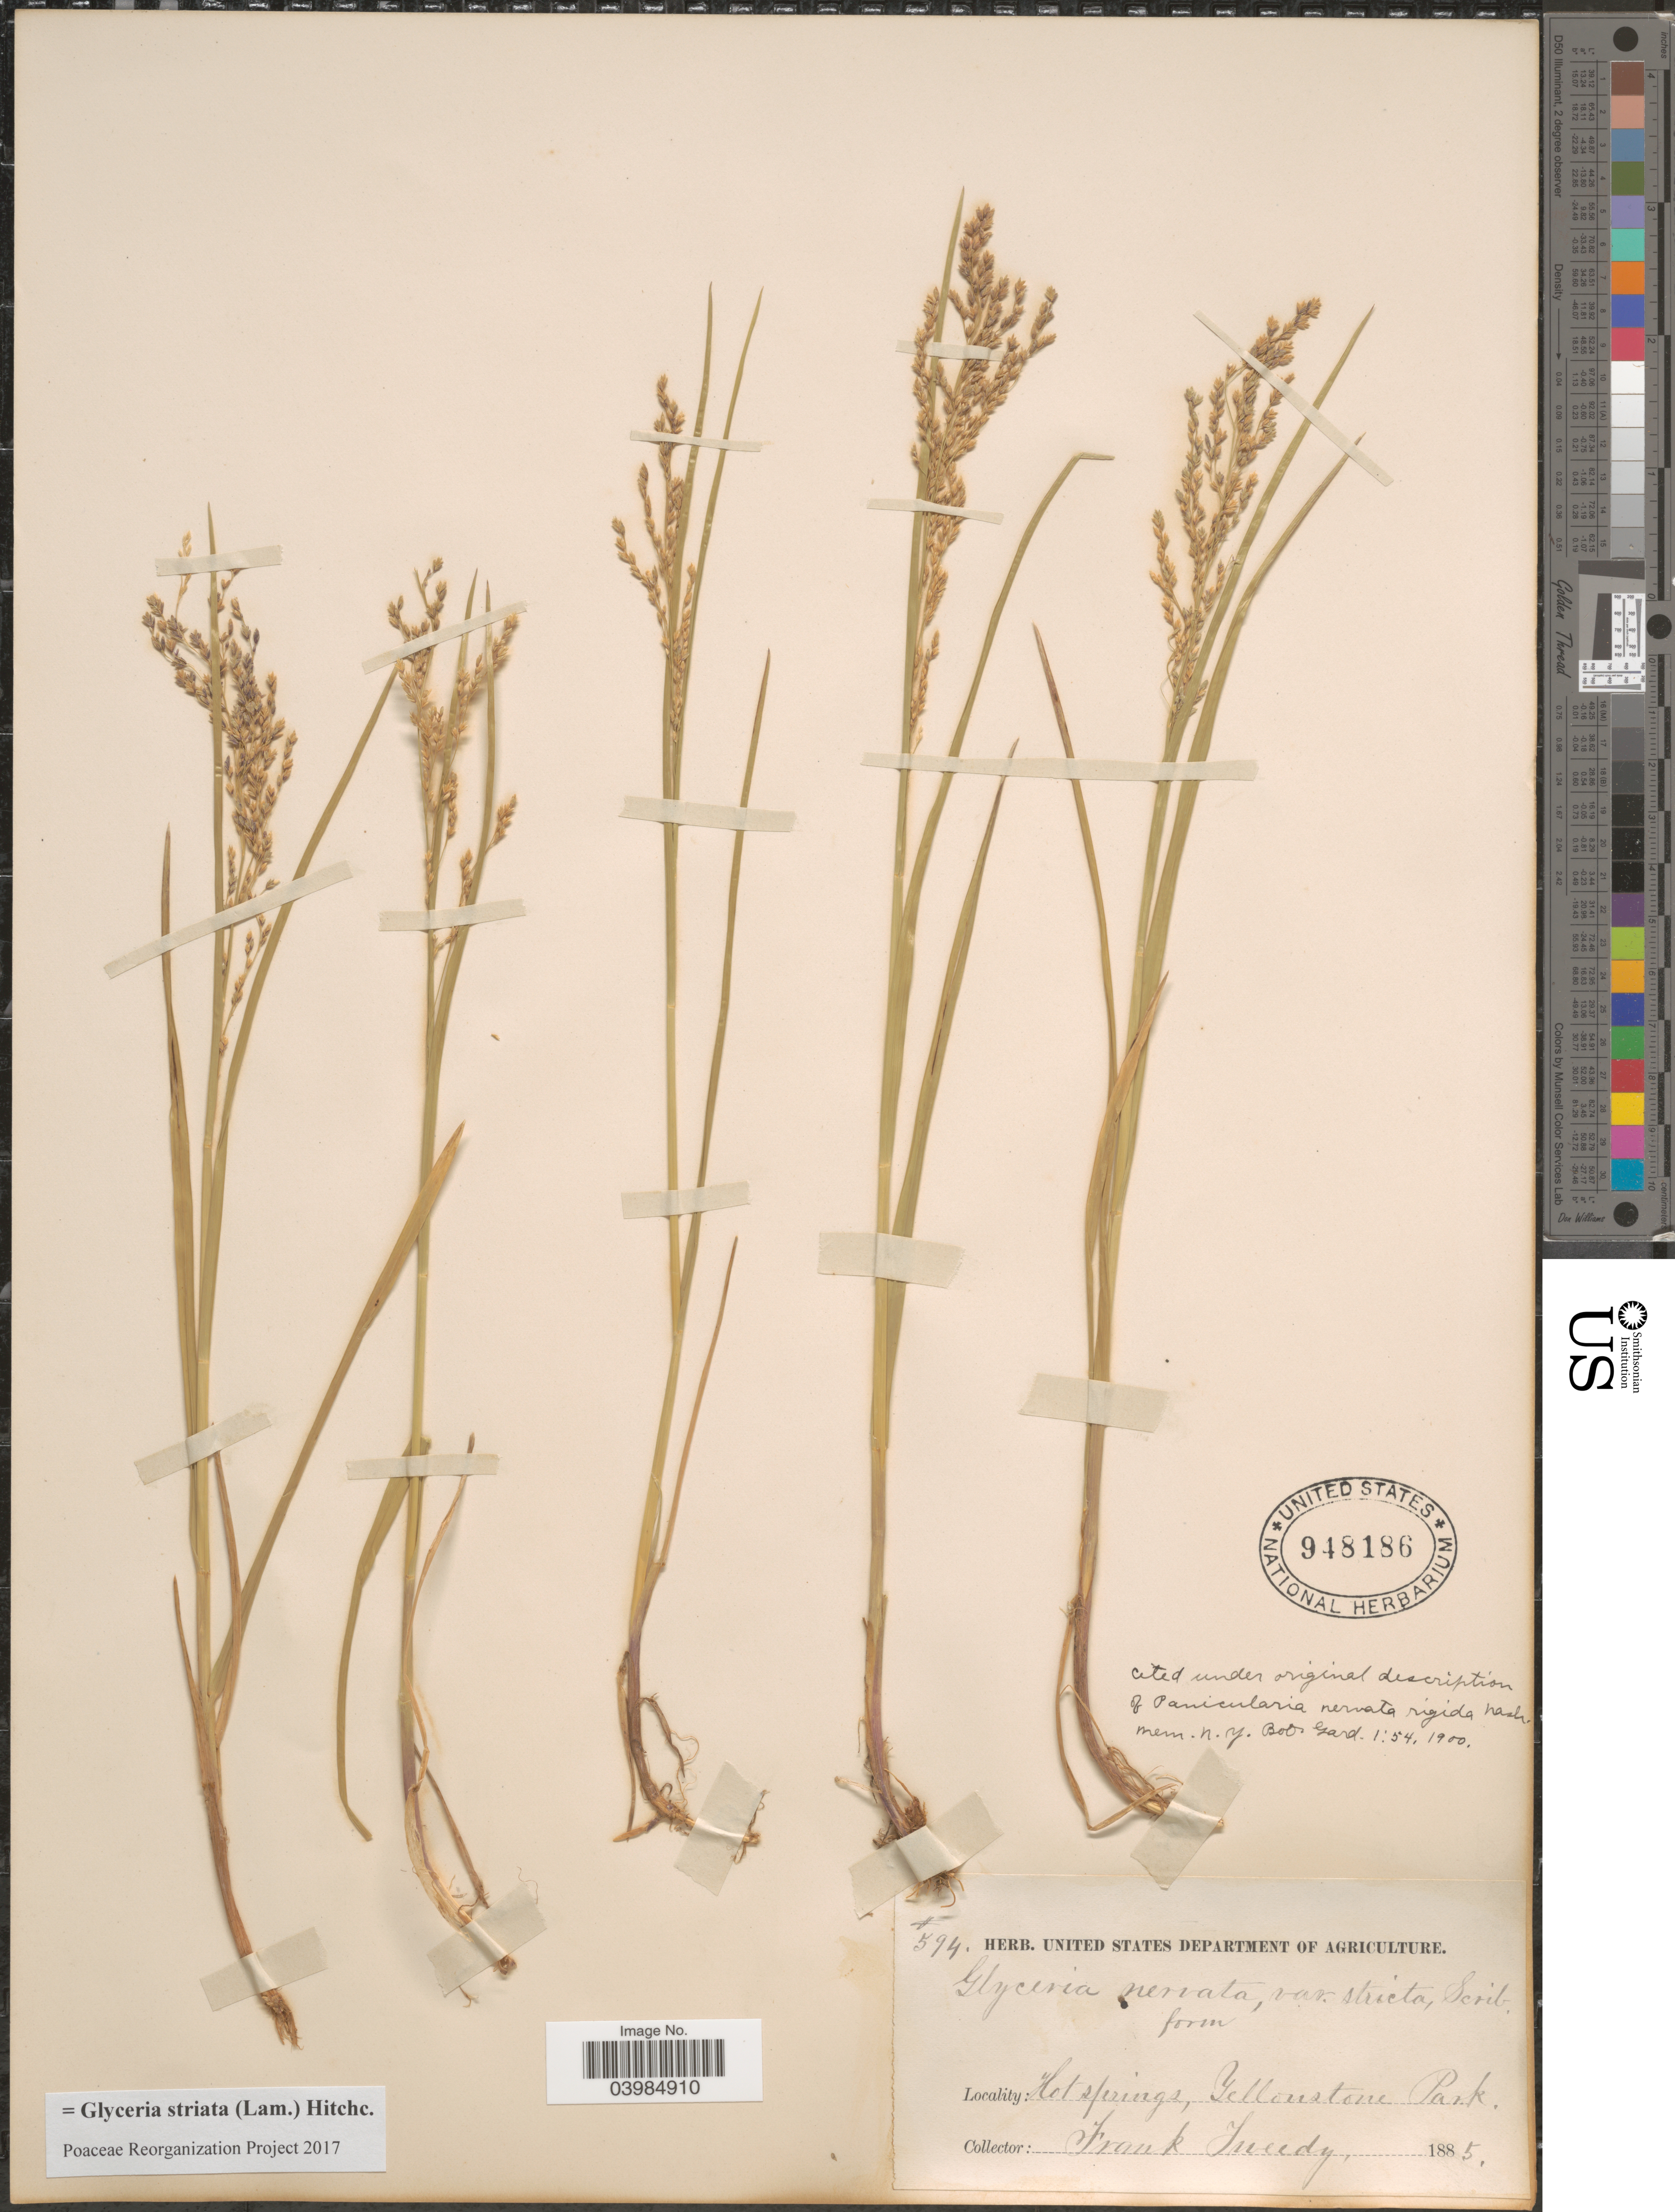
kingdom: Plantae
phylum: Tracheophyta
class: Liliopsida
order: Poales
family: Poaceae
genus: Glyceria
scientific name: Glyceria striata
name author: (Lam.) Hitchc.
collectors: F. Tweedy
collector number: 594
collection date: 1885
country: United States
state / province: Wyoming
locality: Hot springs, Yellowstone Park.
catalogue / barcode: US 948186